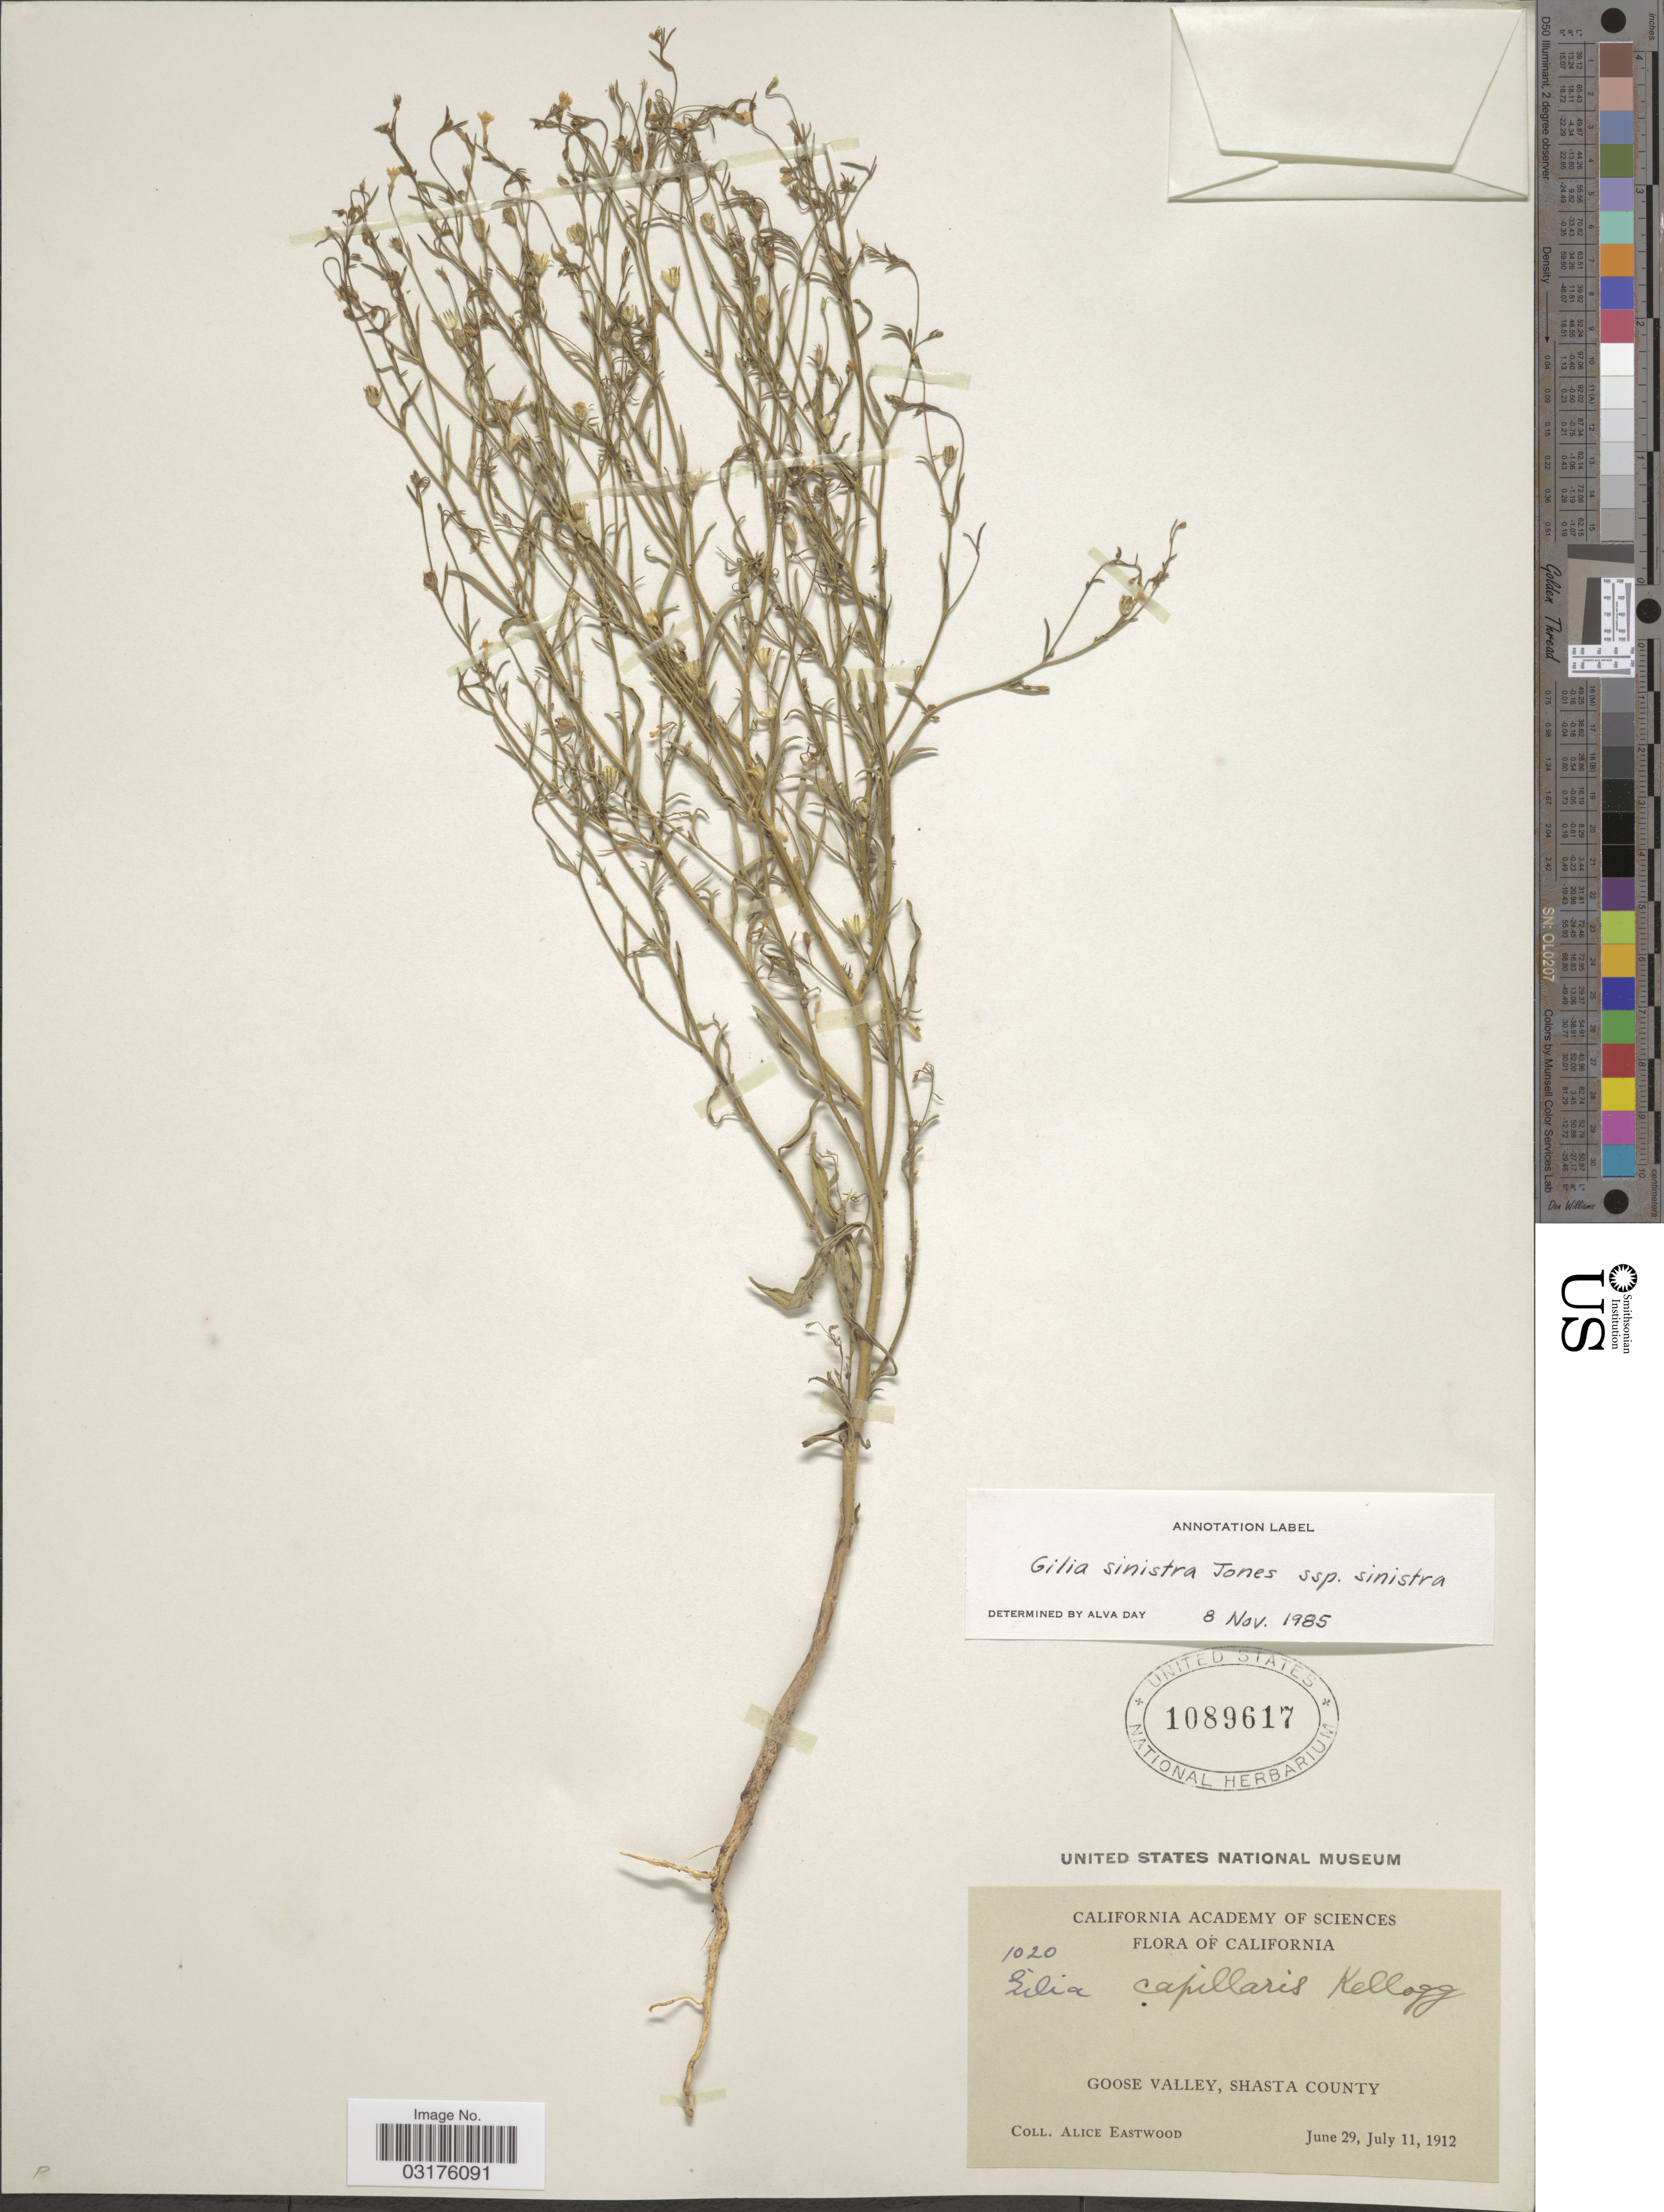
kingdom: Plantae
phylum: Tracheophyta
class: Magnoliopsida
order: Ericales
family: Polemoniaceae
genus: Navarretia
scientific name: Navarretia sinistra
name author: (M.E. Jones) L.A. Johnson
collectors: A. Eastwood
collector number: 1020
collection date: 1912-06-29/1912-07-11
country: United States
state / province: California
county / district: Shasta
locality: Goose Valley, Shasta County.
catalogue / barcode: US 1089617